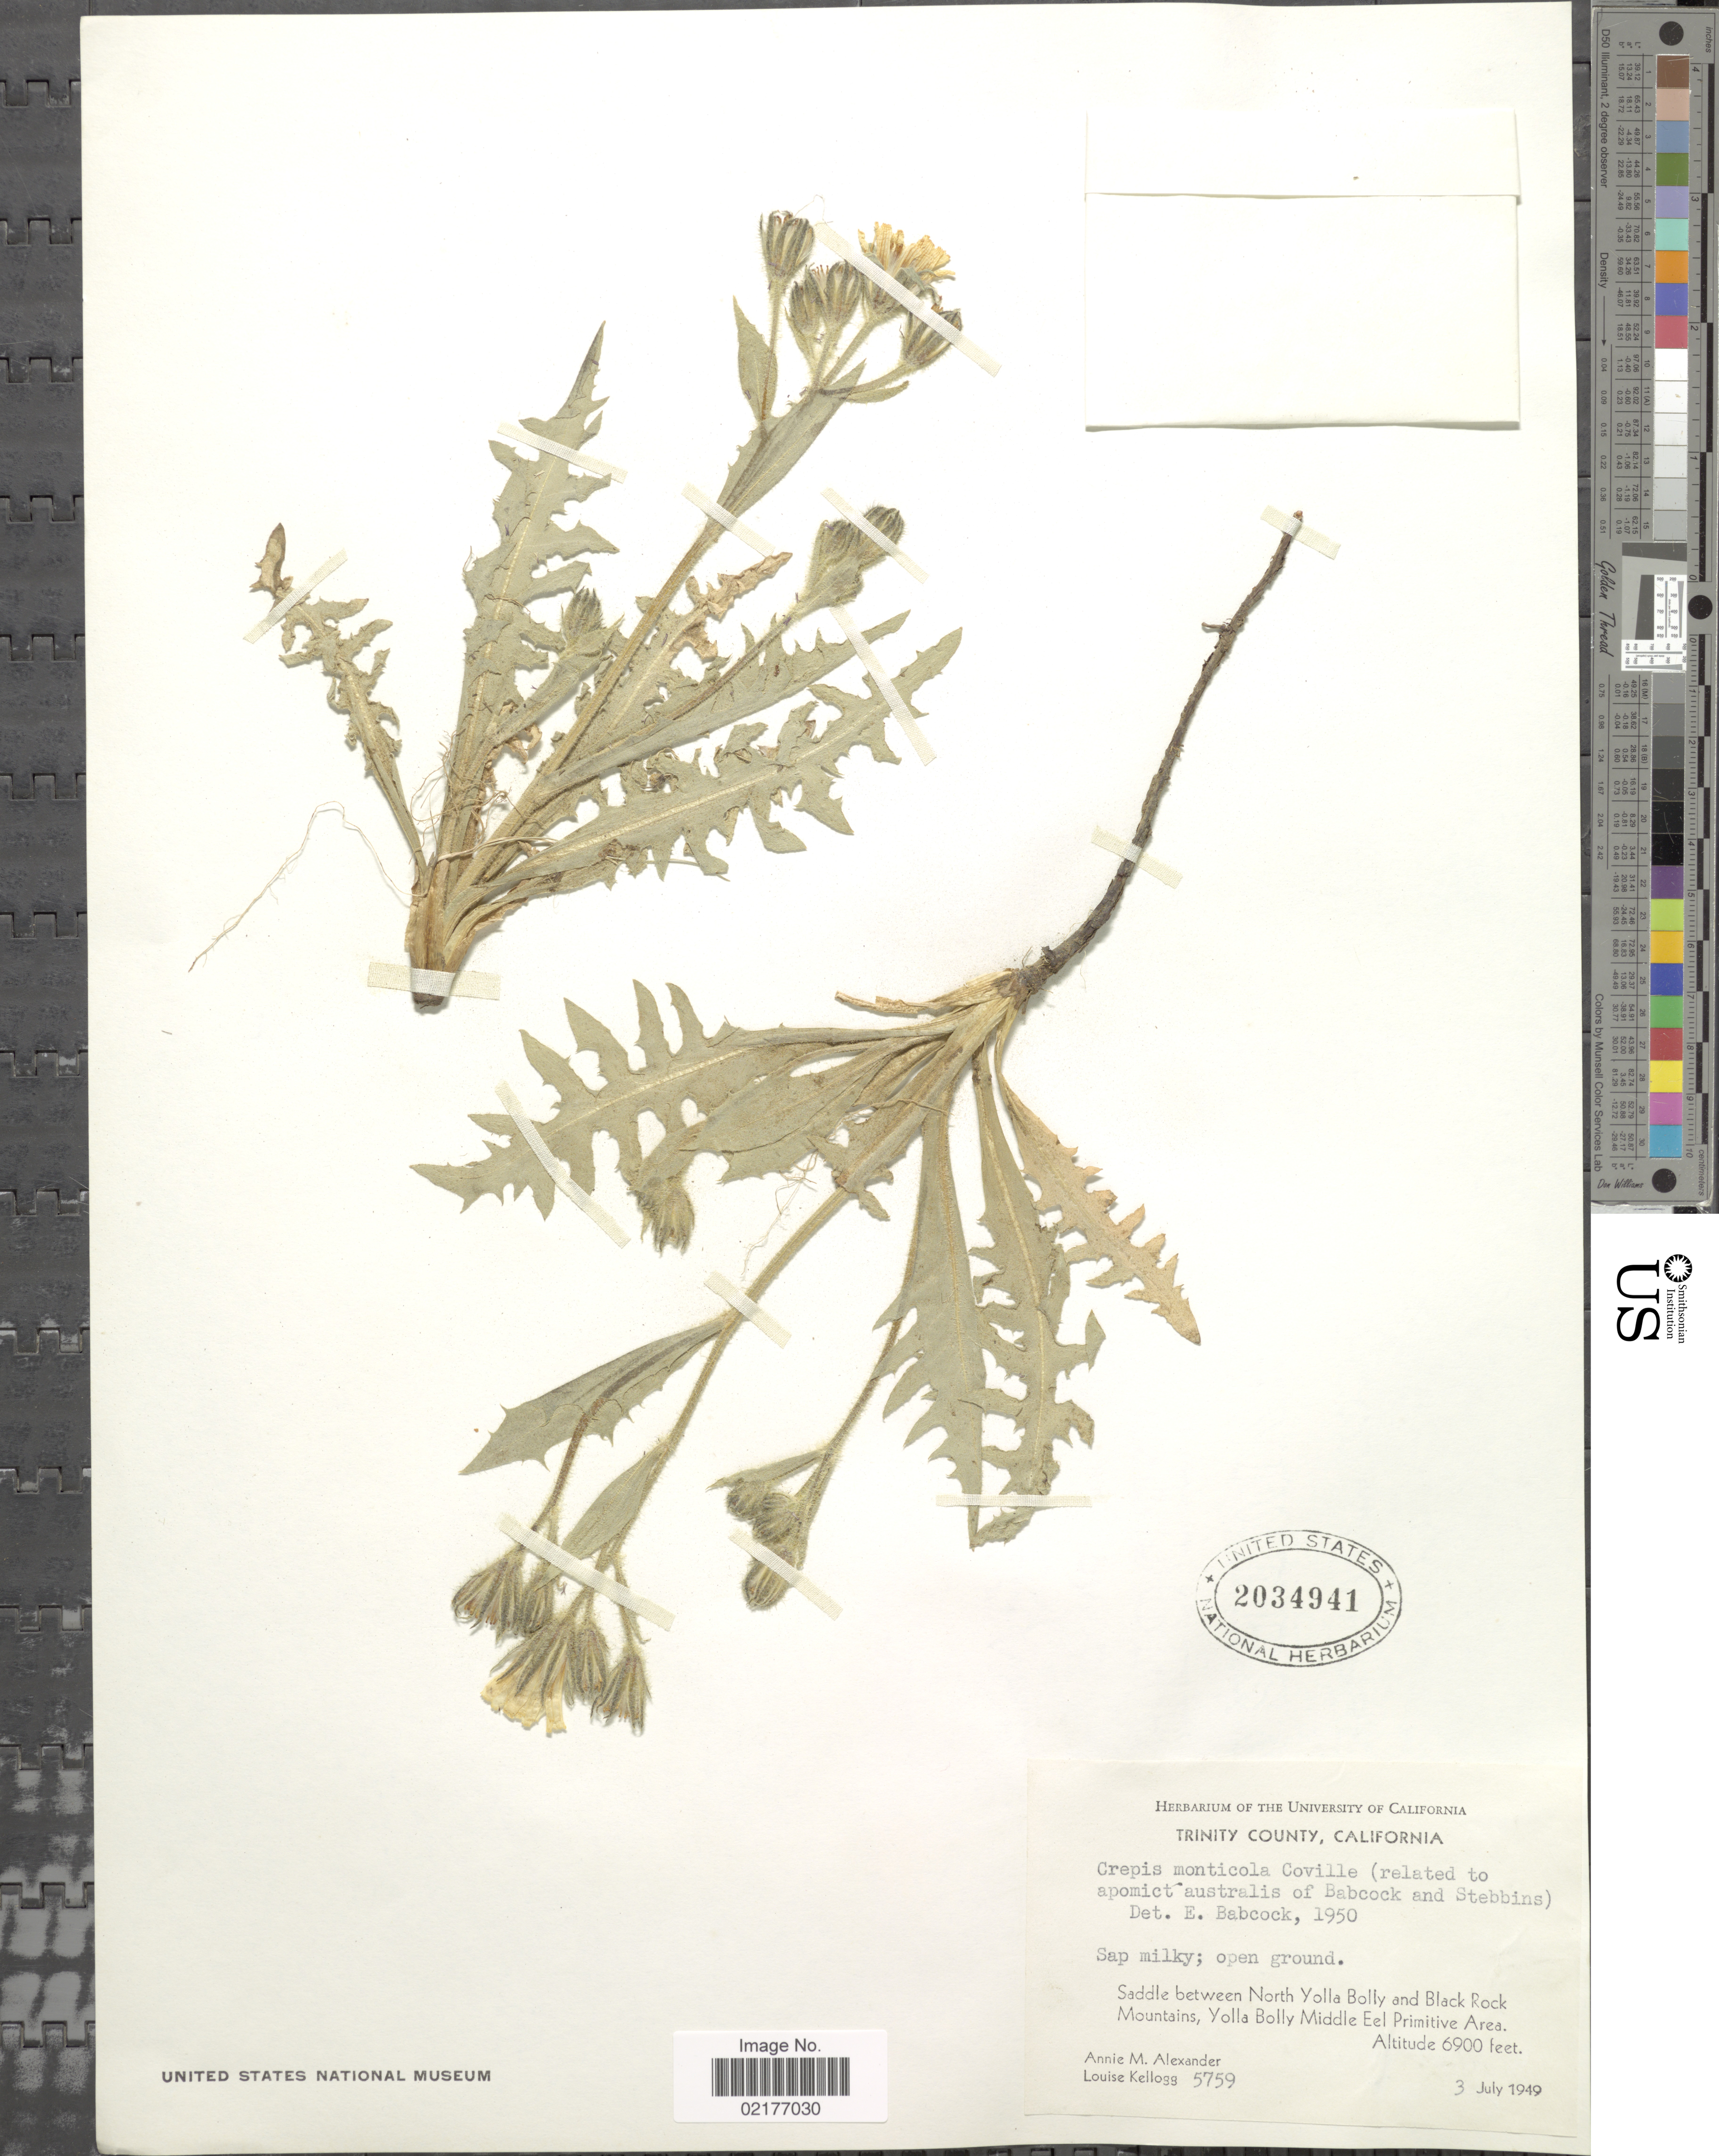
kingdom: Plantae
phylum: Tracheophyta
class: Magnoliopsida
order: Asterales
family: Asteraceae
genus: Crepis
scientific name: Crepis monticola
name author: Coville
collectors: A. M. Alexander & L. Kellogg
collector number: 5759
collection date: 1949-07-03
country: United States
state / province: California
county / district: Trinity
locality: Trinity County, California, Saddle between North Yolla Bolly and Black Rock Mountains, Yolla Bolly Middle Eel Primitive Area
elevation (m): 2103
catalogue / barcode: US 2034941